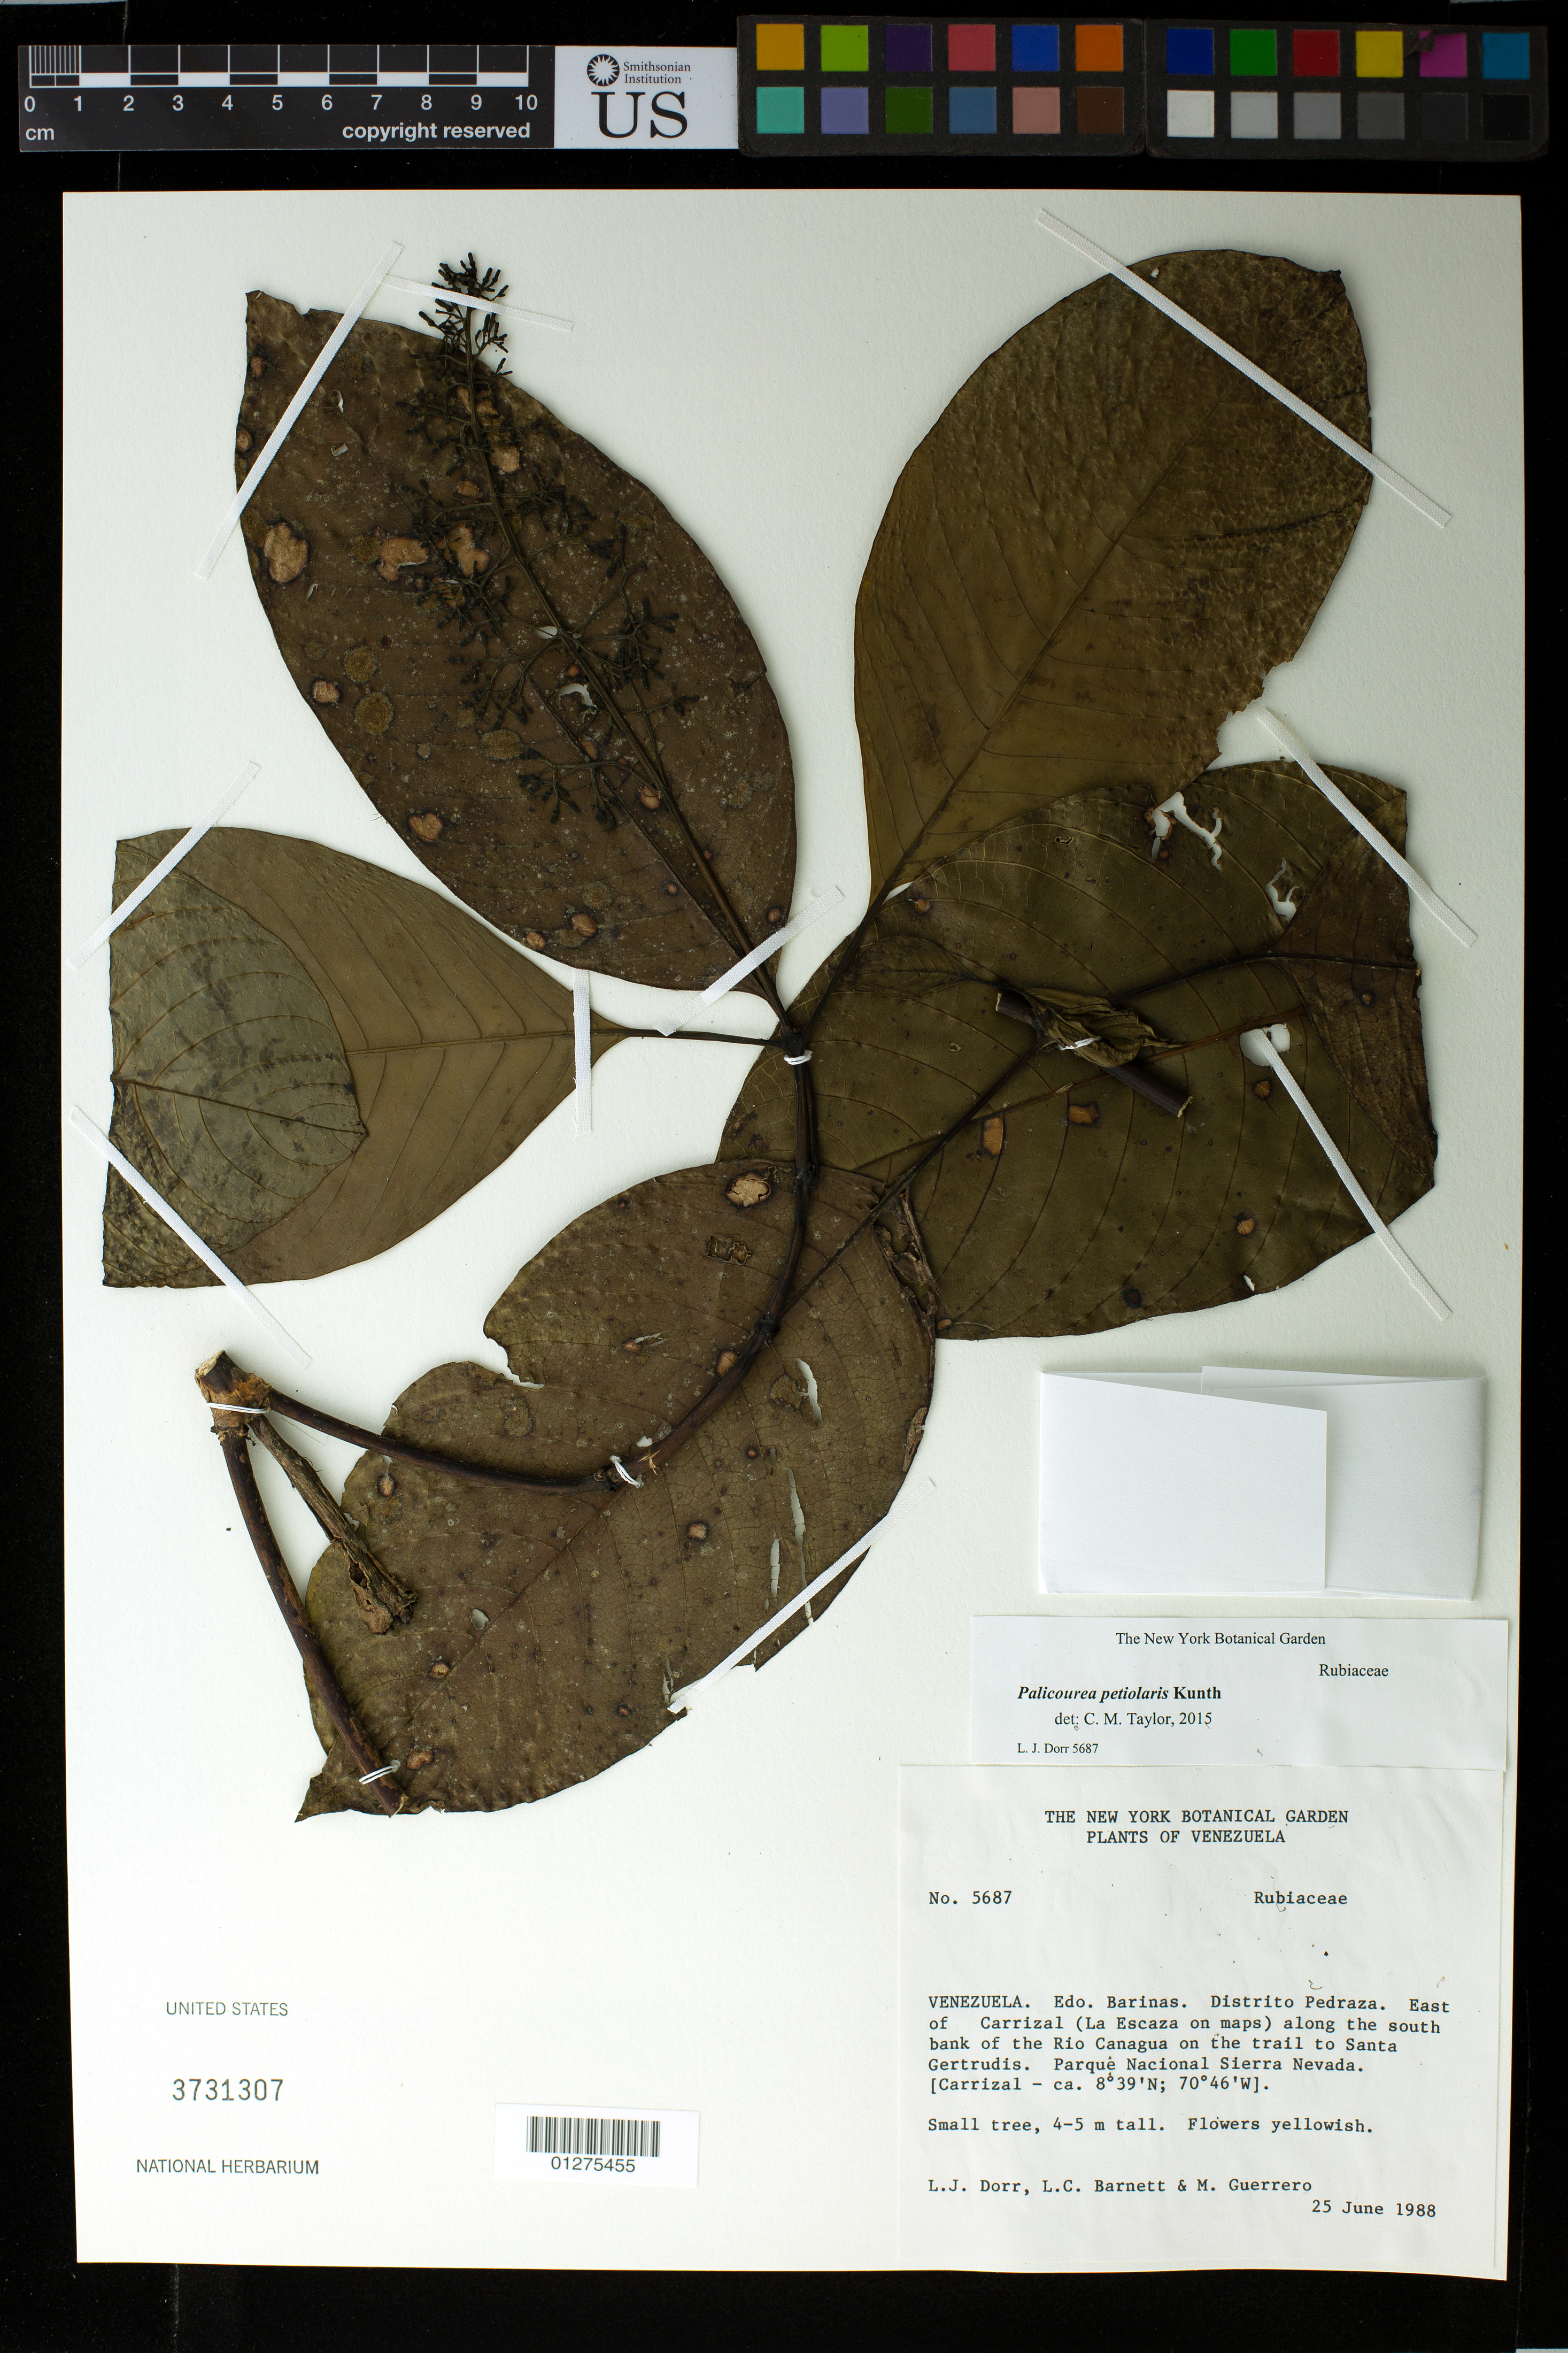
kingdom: Plantae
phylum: Tracheophyta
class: Magnoliopsida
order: Gentianales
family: Rubiaceae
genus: Palicourea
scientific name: Palicourea petiolaris Kunth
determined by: Taylor, Charlotte M.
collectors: L. J. Dorr, L. C. Barnett & M. Guerrero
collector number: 5687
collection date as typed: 25 Jun 1988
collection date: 1988-06-25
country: Venezuela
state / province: Barinas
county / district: Pedraza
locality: E of Carrizal along S bank of Rio Canagua on the trail to Santa Gertridis, Parque Nacional Sierra Nevada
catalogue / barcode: US 3731307